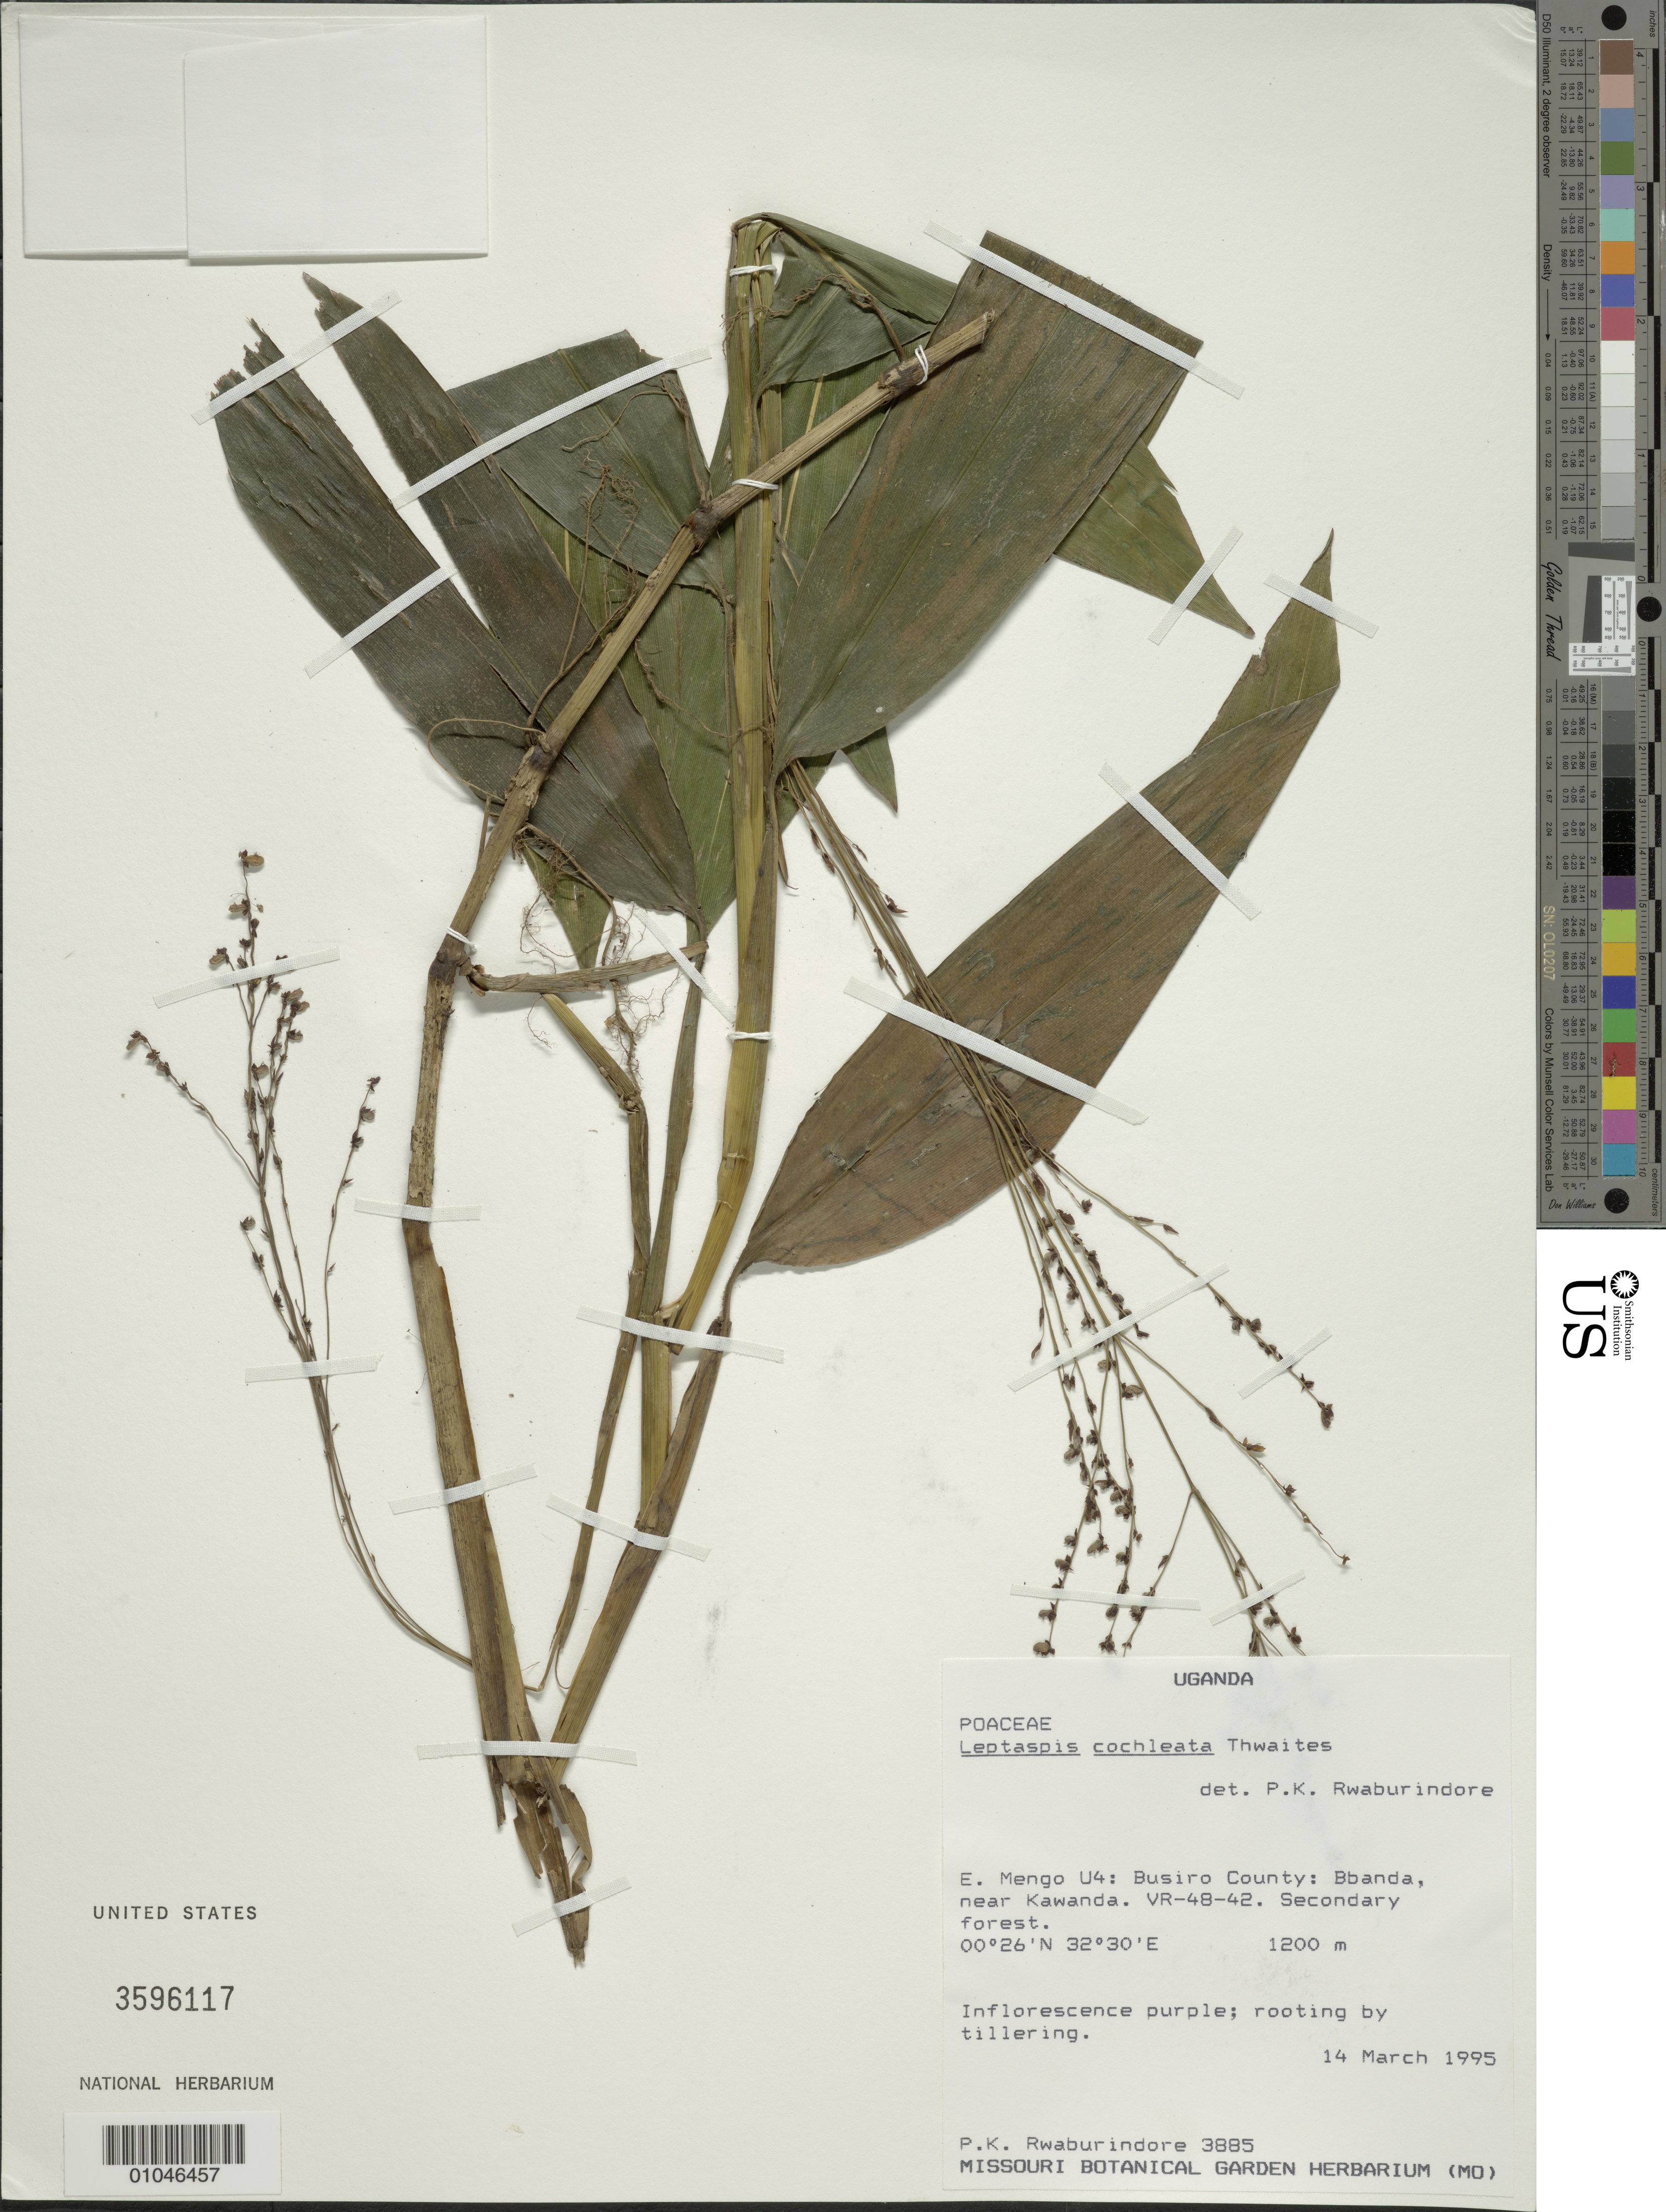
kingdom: Plantae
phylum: Tracheophyta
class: Liliopsida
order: Poales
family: Poaceae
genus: Leptaspis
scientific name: Leptaspis cochleata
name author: Thwaites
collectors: P. Rwaburindore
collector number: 3885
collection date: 1995-03-14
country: Uganda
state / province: Central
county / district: Wakiso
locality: VR-48-42, near Kawanda, Bbanda, Busiro County, E. Mengo U4 District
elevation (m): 1200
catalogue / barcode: US 3596117